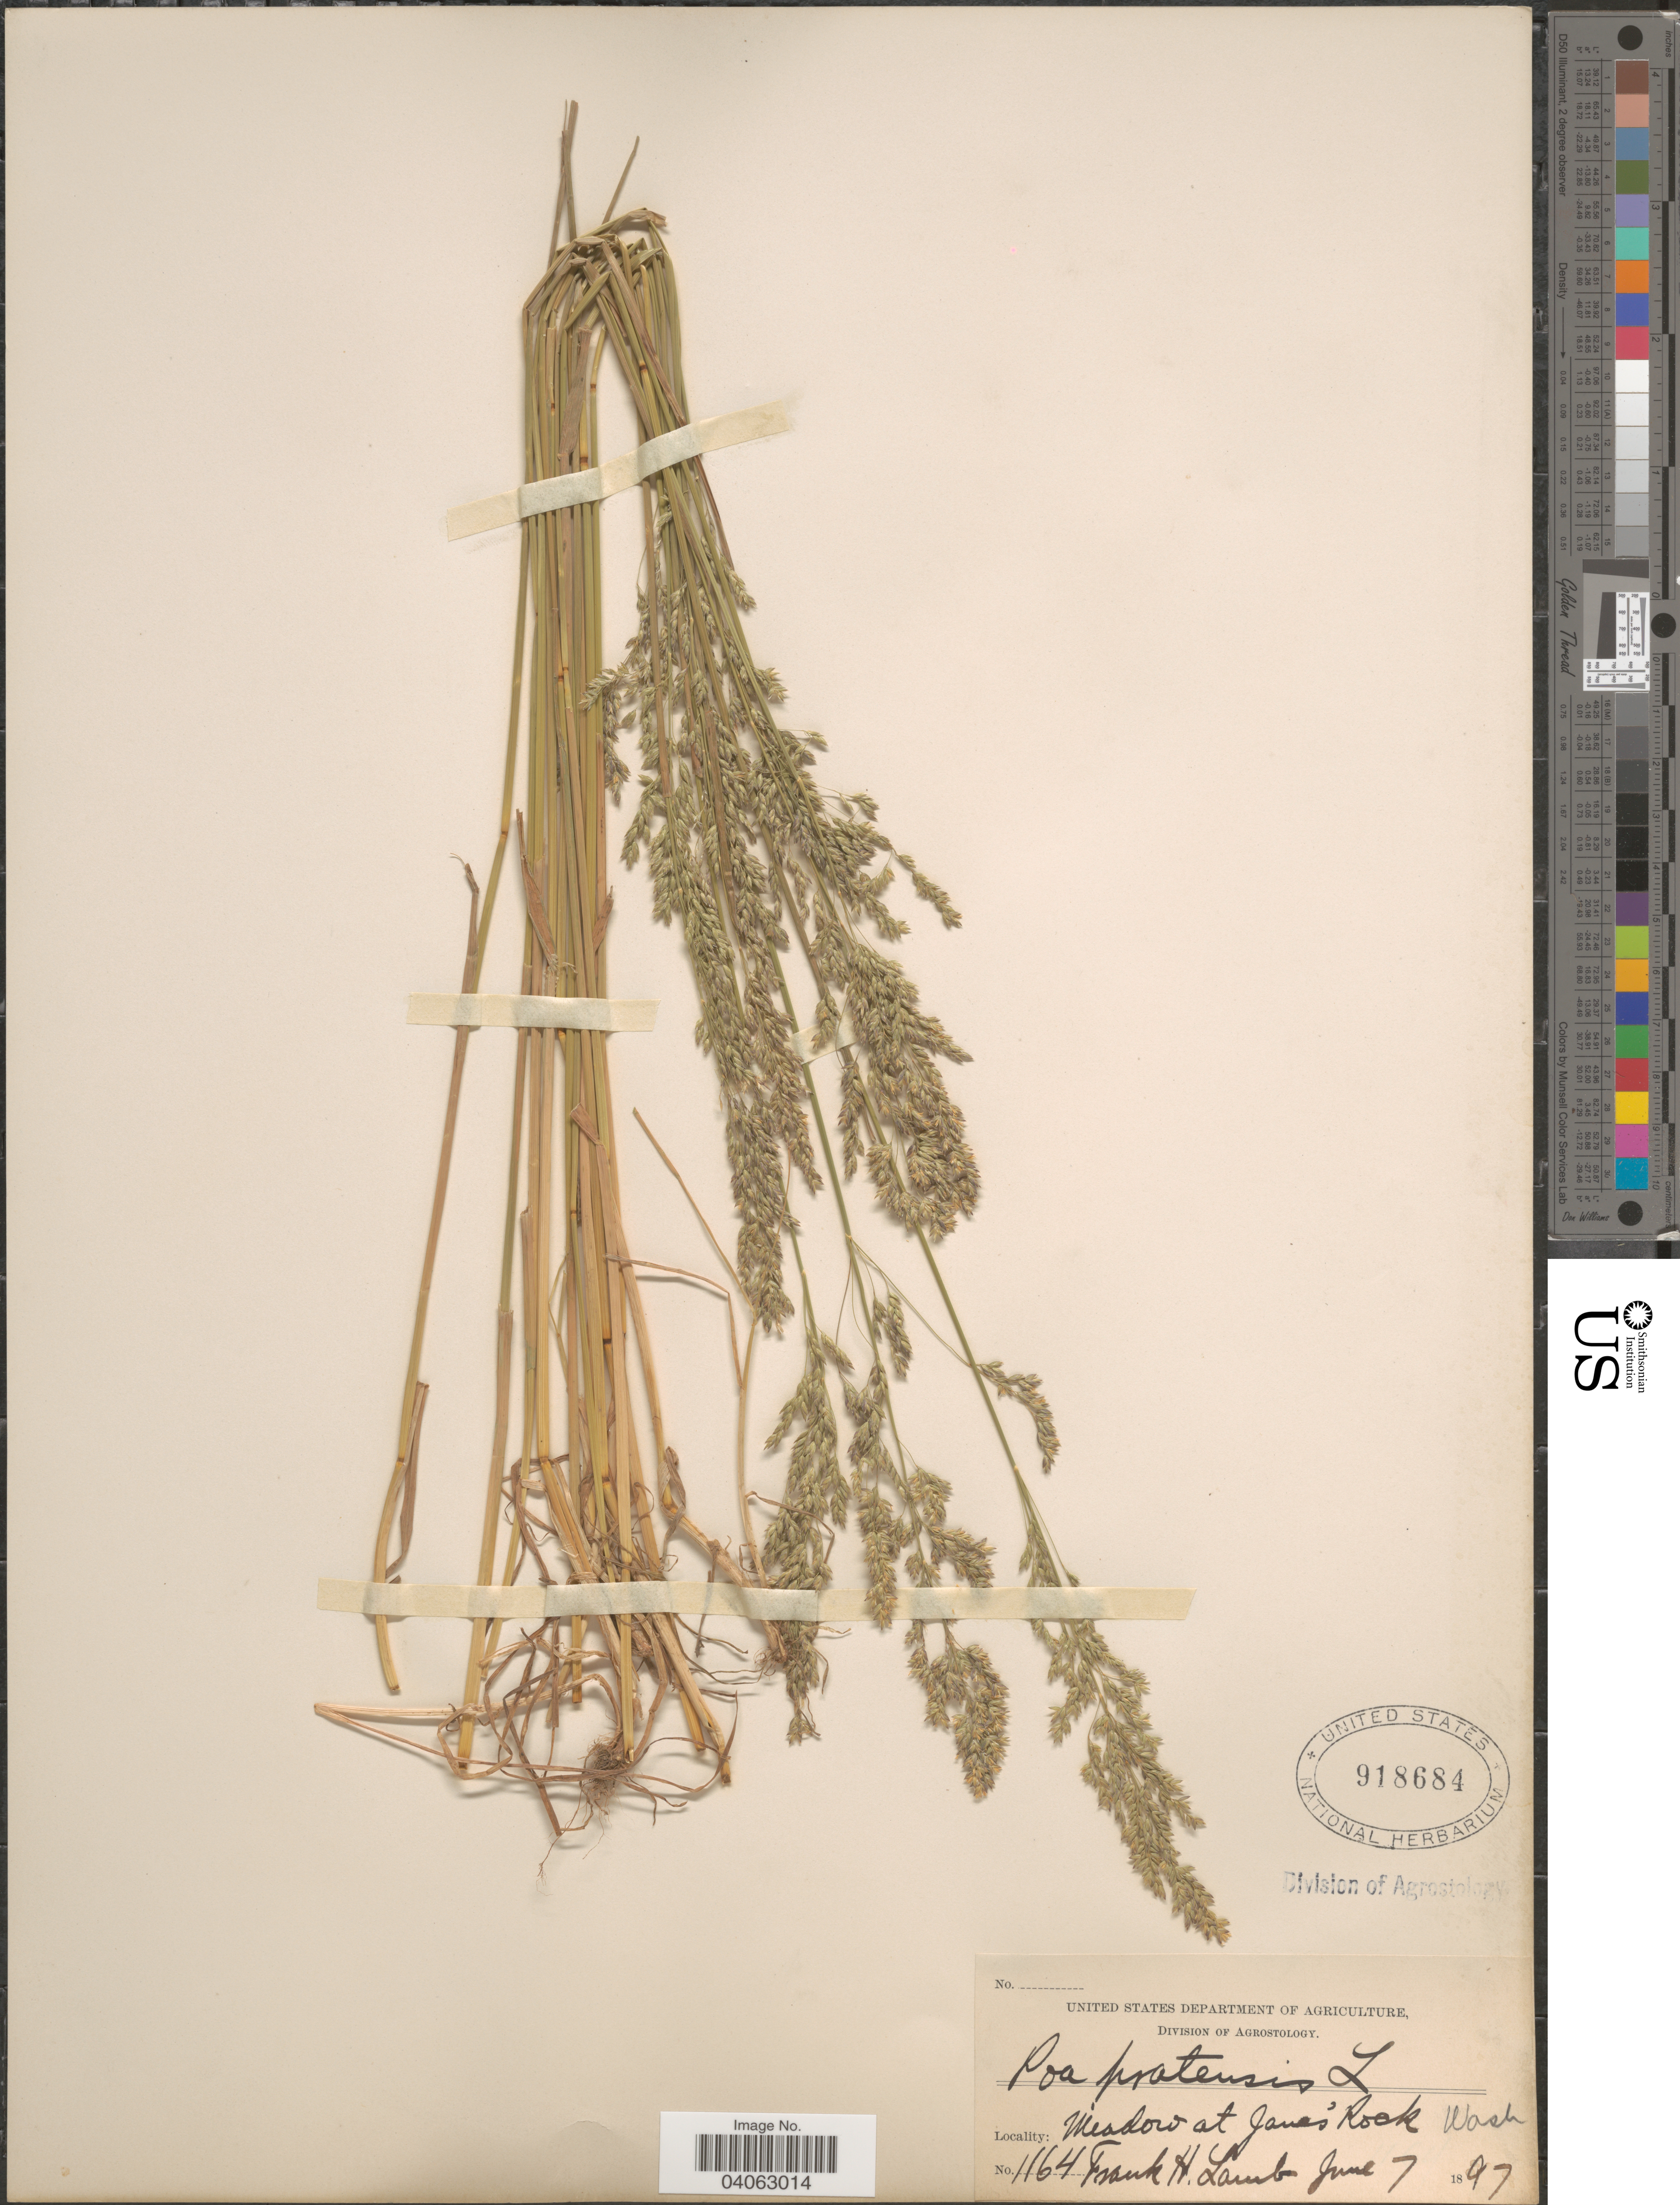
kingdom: Plantae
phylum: Tracheophyta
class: Liliopsida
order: Poales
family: Poaceae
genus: Poa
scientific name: Poa pratensis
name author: L.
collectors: F. H. Lamb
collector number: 1164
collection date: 1897-06-07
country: United States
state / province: Washington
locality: Meadow at Jame's Rock.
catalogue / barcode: US 918684